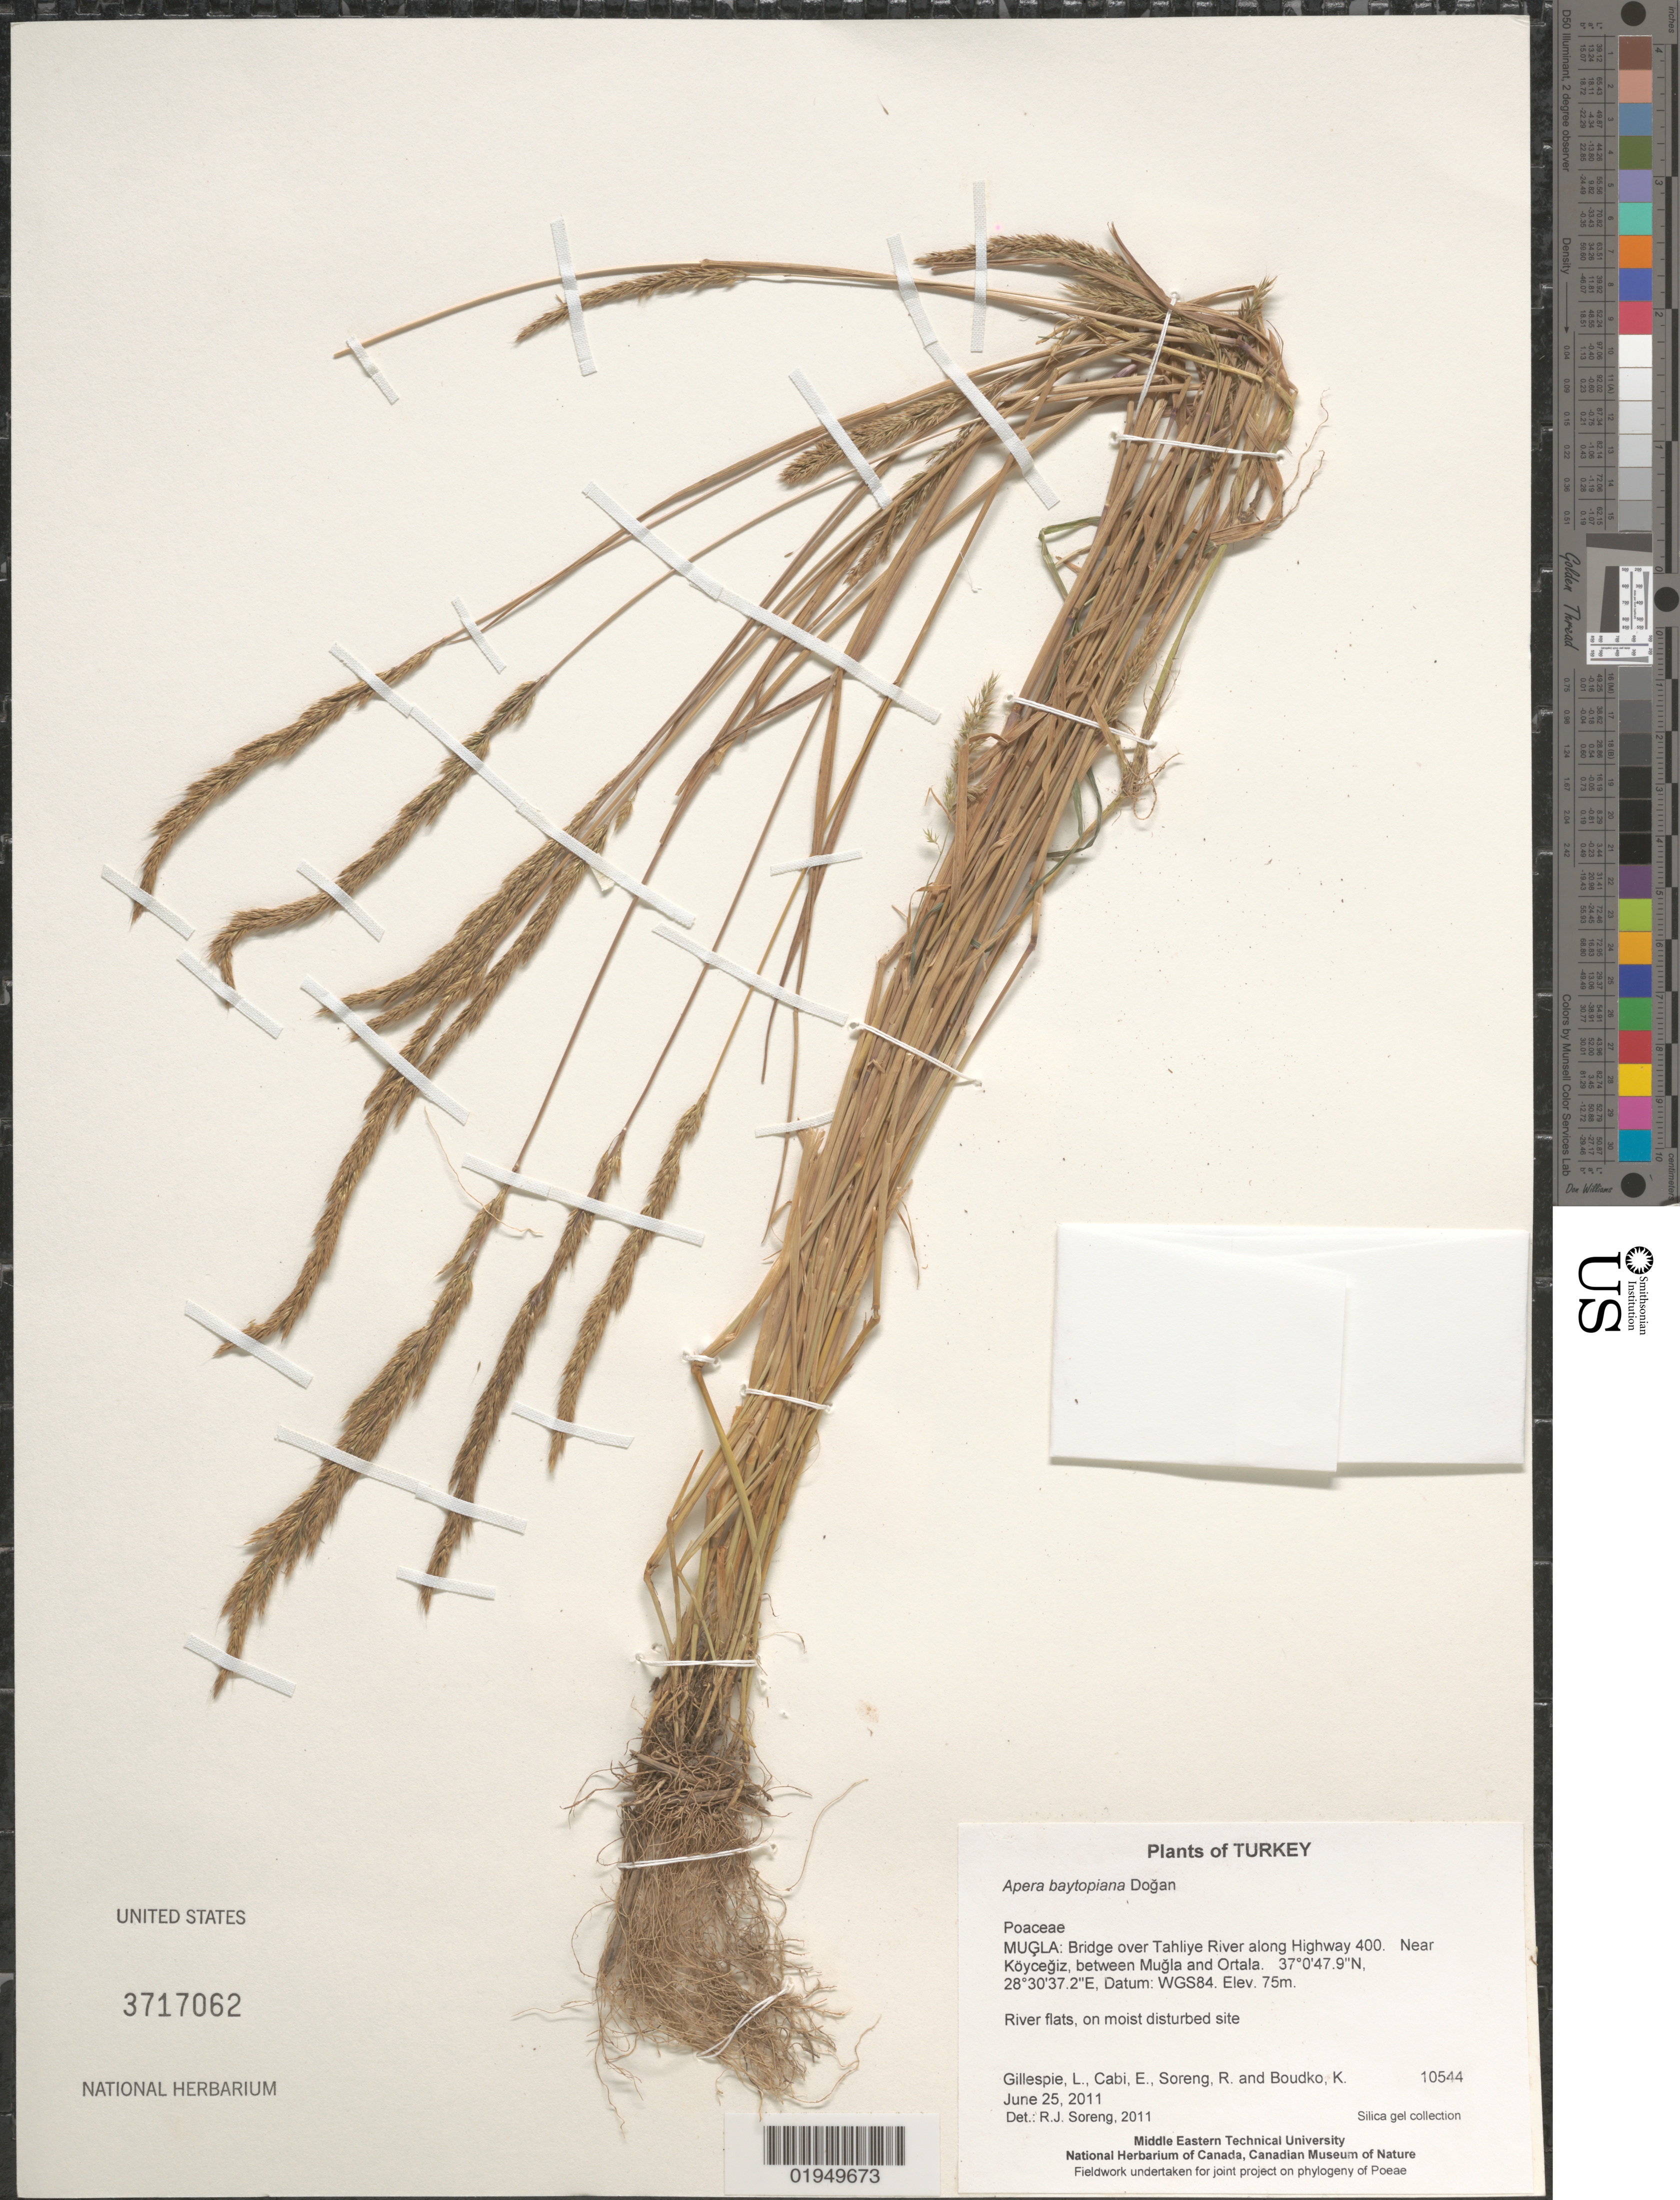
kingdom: Plantae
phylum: Tracheophyta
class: Liliopsida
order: Poales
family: Poaceae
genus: Apera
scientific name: Apera baytopiana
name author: Doğan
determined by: Soreng, Robert J., Research Associate (BOT), Smithsonian Institution - National Museum of Natural History (UNITED STATES)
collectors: L. J. Gillespie, E. Cabi, R. J. Soreng & K. Boudko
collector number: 10544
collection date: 2011-06-25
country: Turkey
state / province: Mugla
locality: Bridge over Tahliye River along Highway 400. Near Köycegiz, between Mugla and Ortala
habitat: River flats, on moist disturbed site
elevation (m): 75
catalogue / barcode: US 3717062